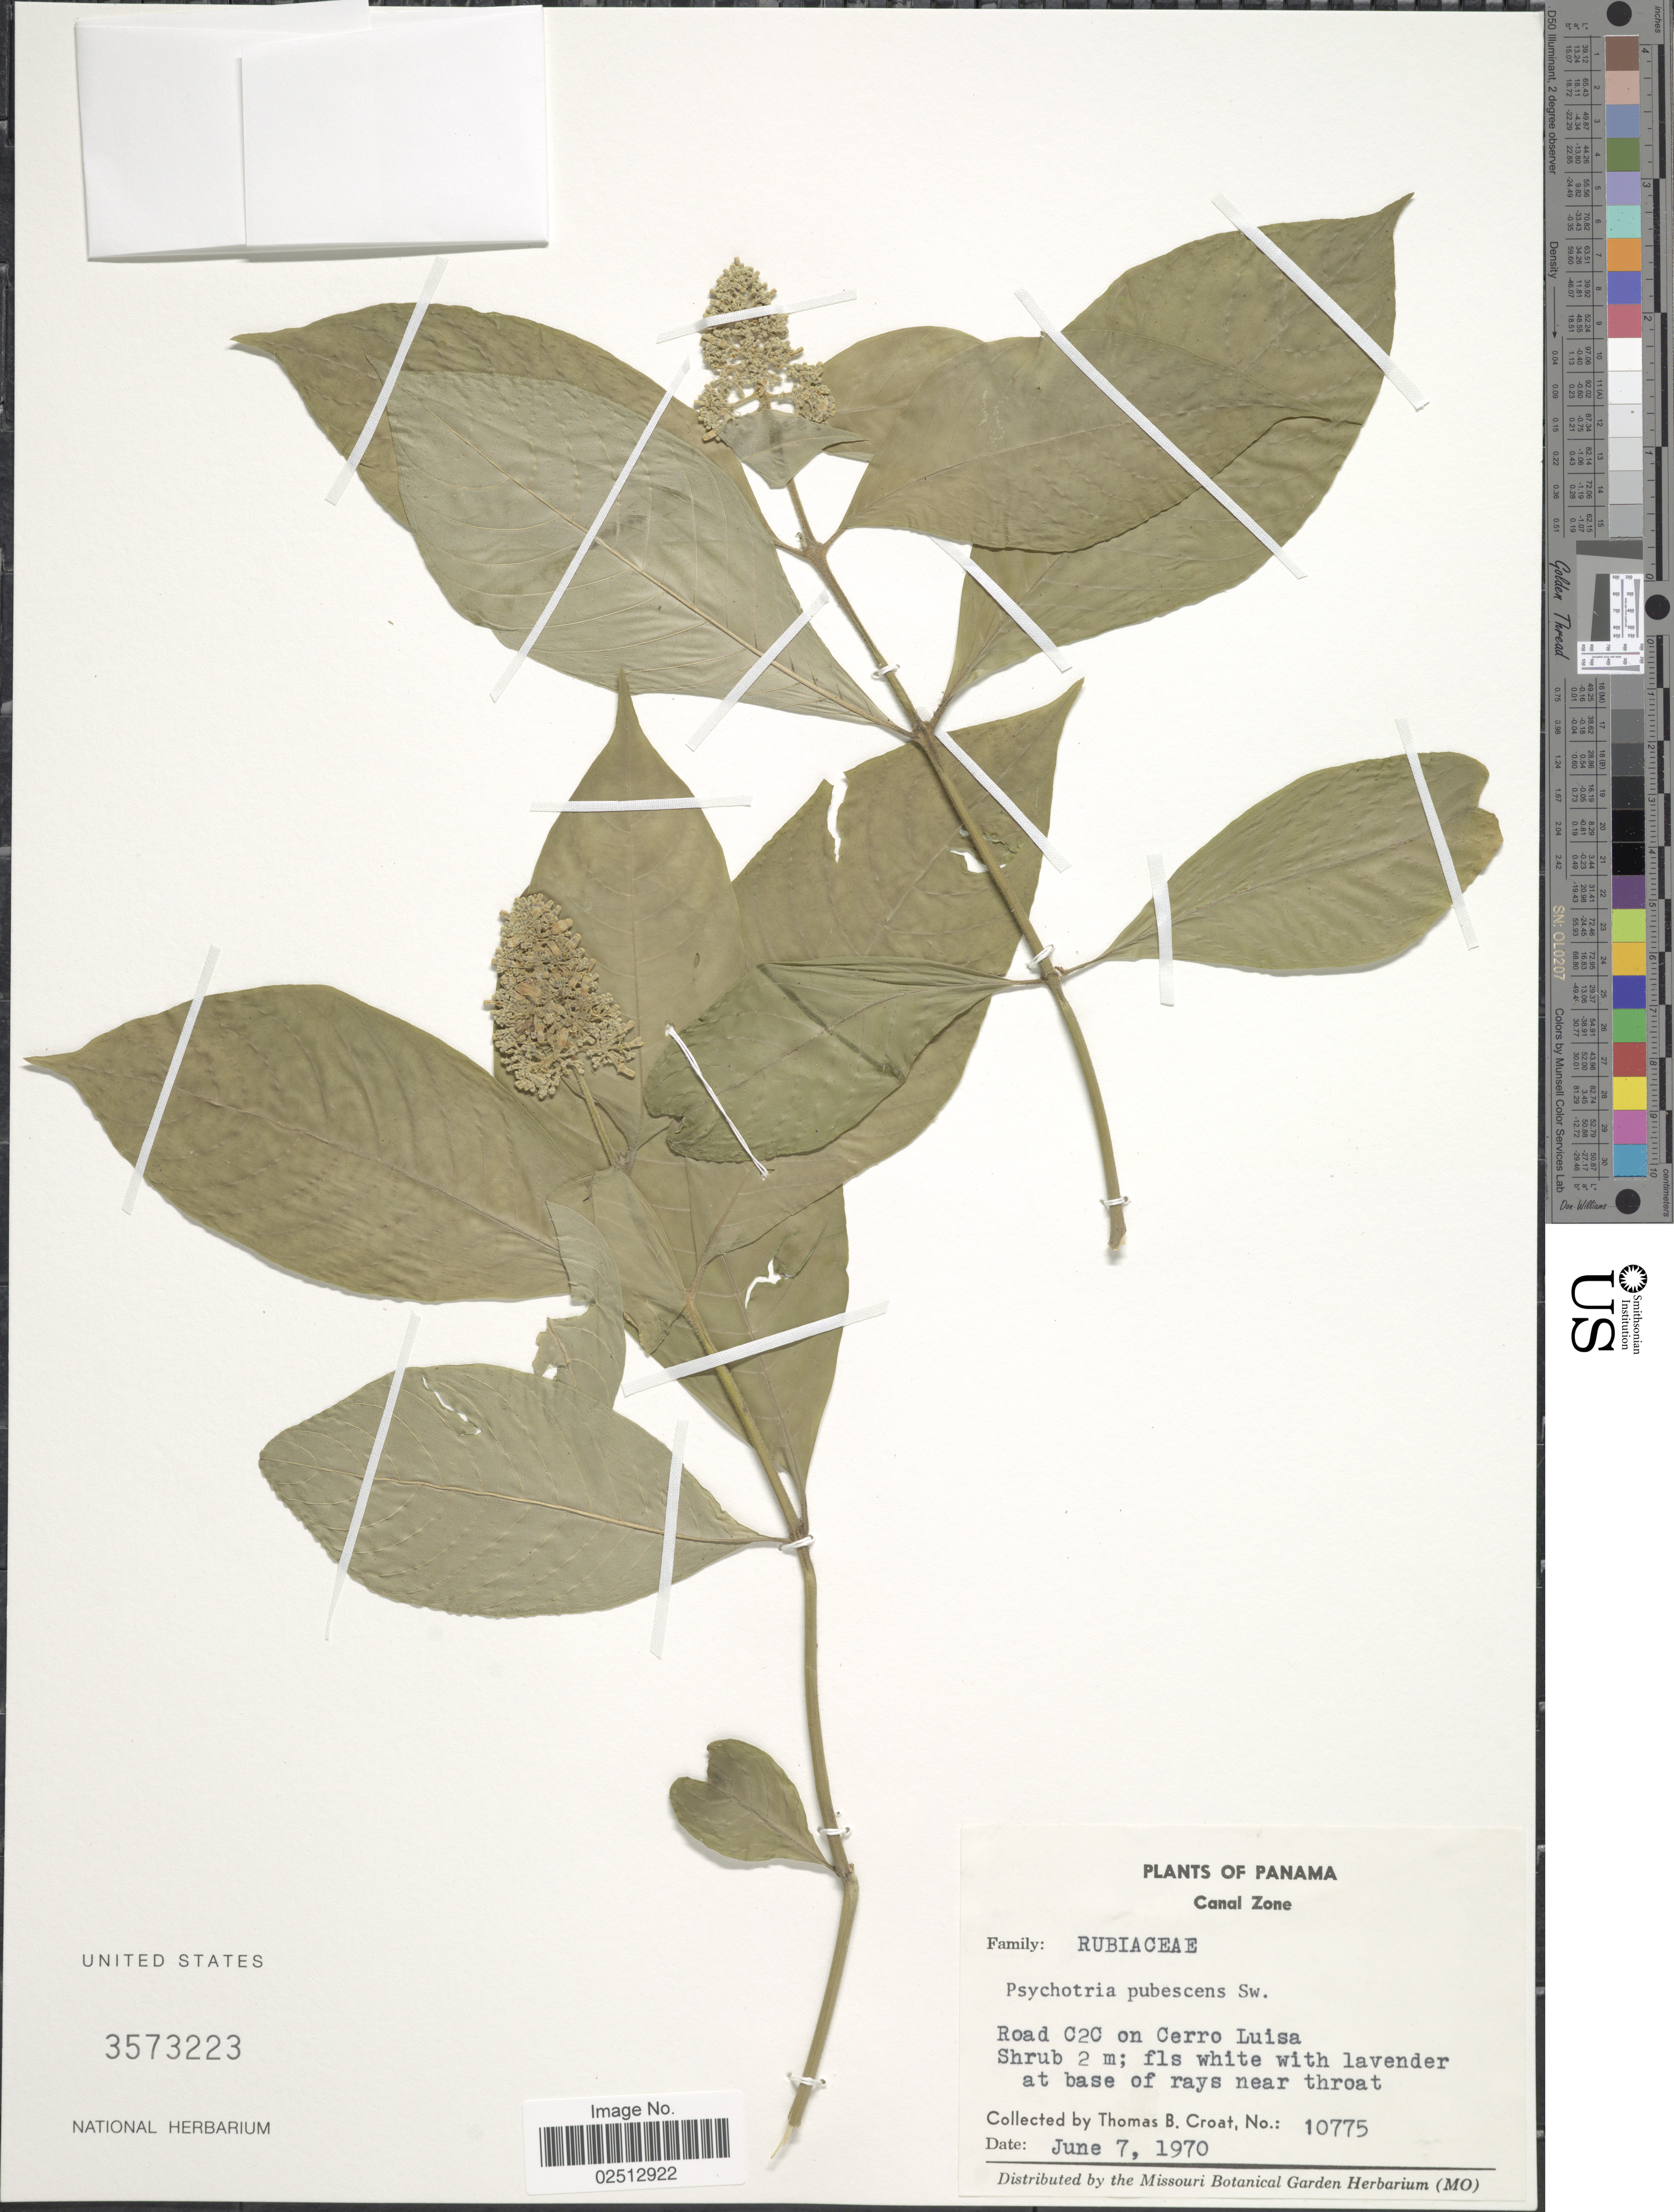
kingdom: Plantae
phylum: Tracheophyta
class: Magnoliopsida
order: Gentianales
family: Rubiaceae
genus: Psychotria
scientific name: Psychotria pubescens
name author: Sw.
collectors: T. B. Croat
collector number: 10775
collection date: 1970-06-07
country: Panama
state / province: Colón / Panamá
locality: Canal Zone. Road C2C on Cerro Luisa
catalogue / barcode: US 3573223